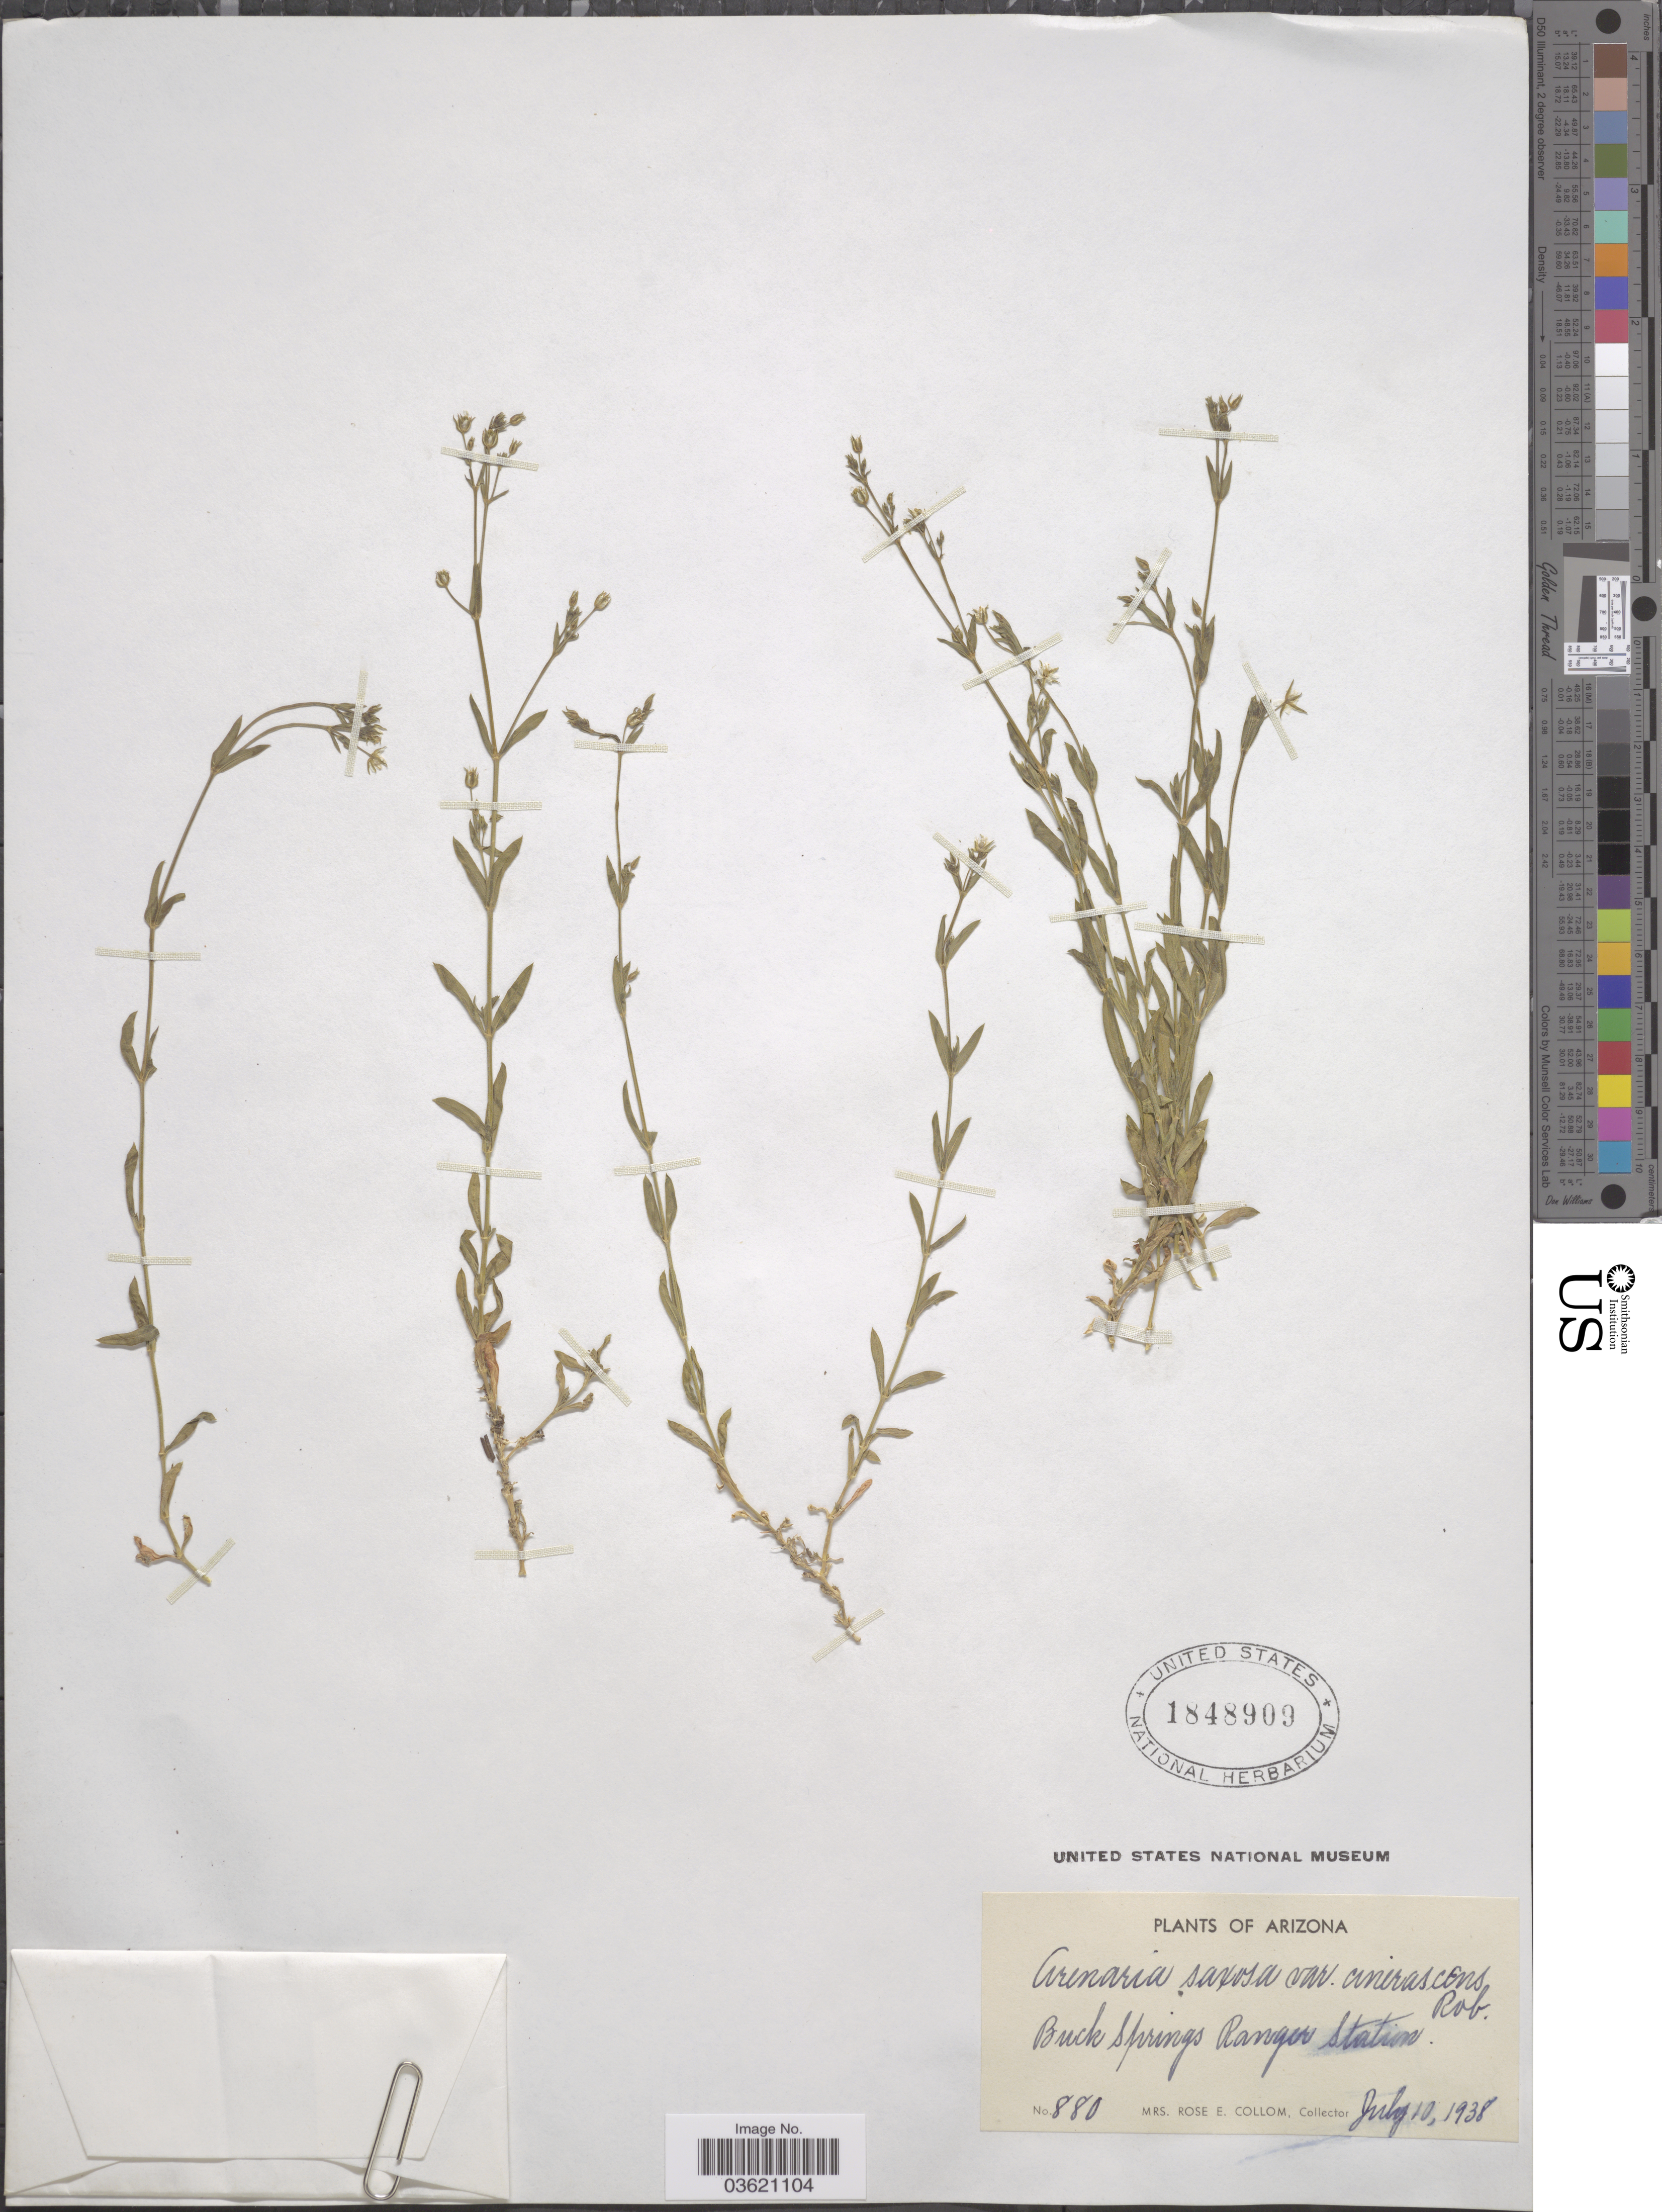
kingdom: Plantae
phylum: Tracheophyta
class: Magnoliopsida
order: Caryophyllales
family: Caryophyllaceae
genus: Arenaria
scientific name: Arenaria saxosa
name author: A. Gray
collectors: R. E. Collom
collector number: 880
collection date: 1938-07-10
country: United States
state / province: Arizona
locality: Buck Springs Ranger station.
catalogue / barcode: US 1848909